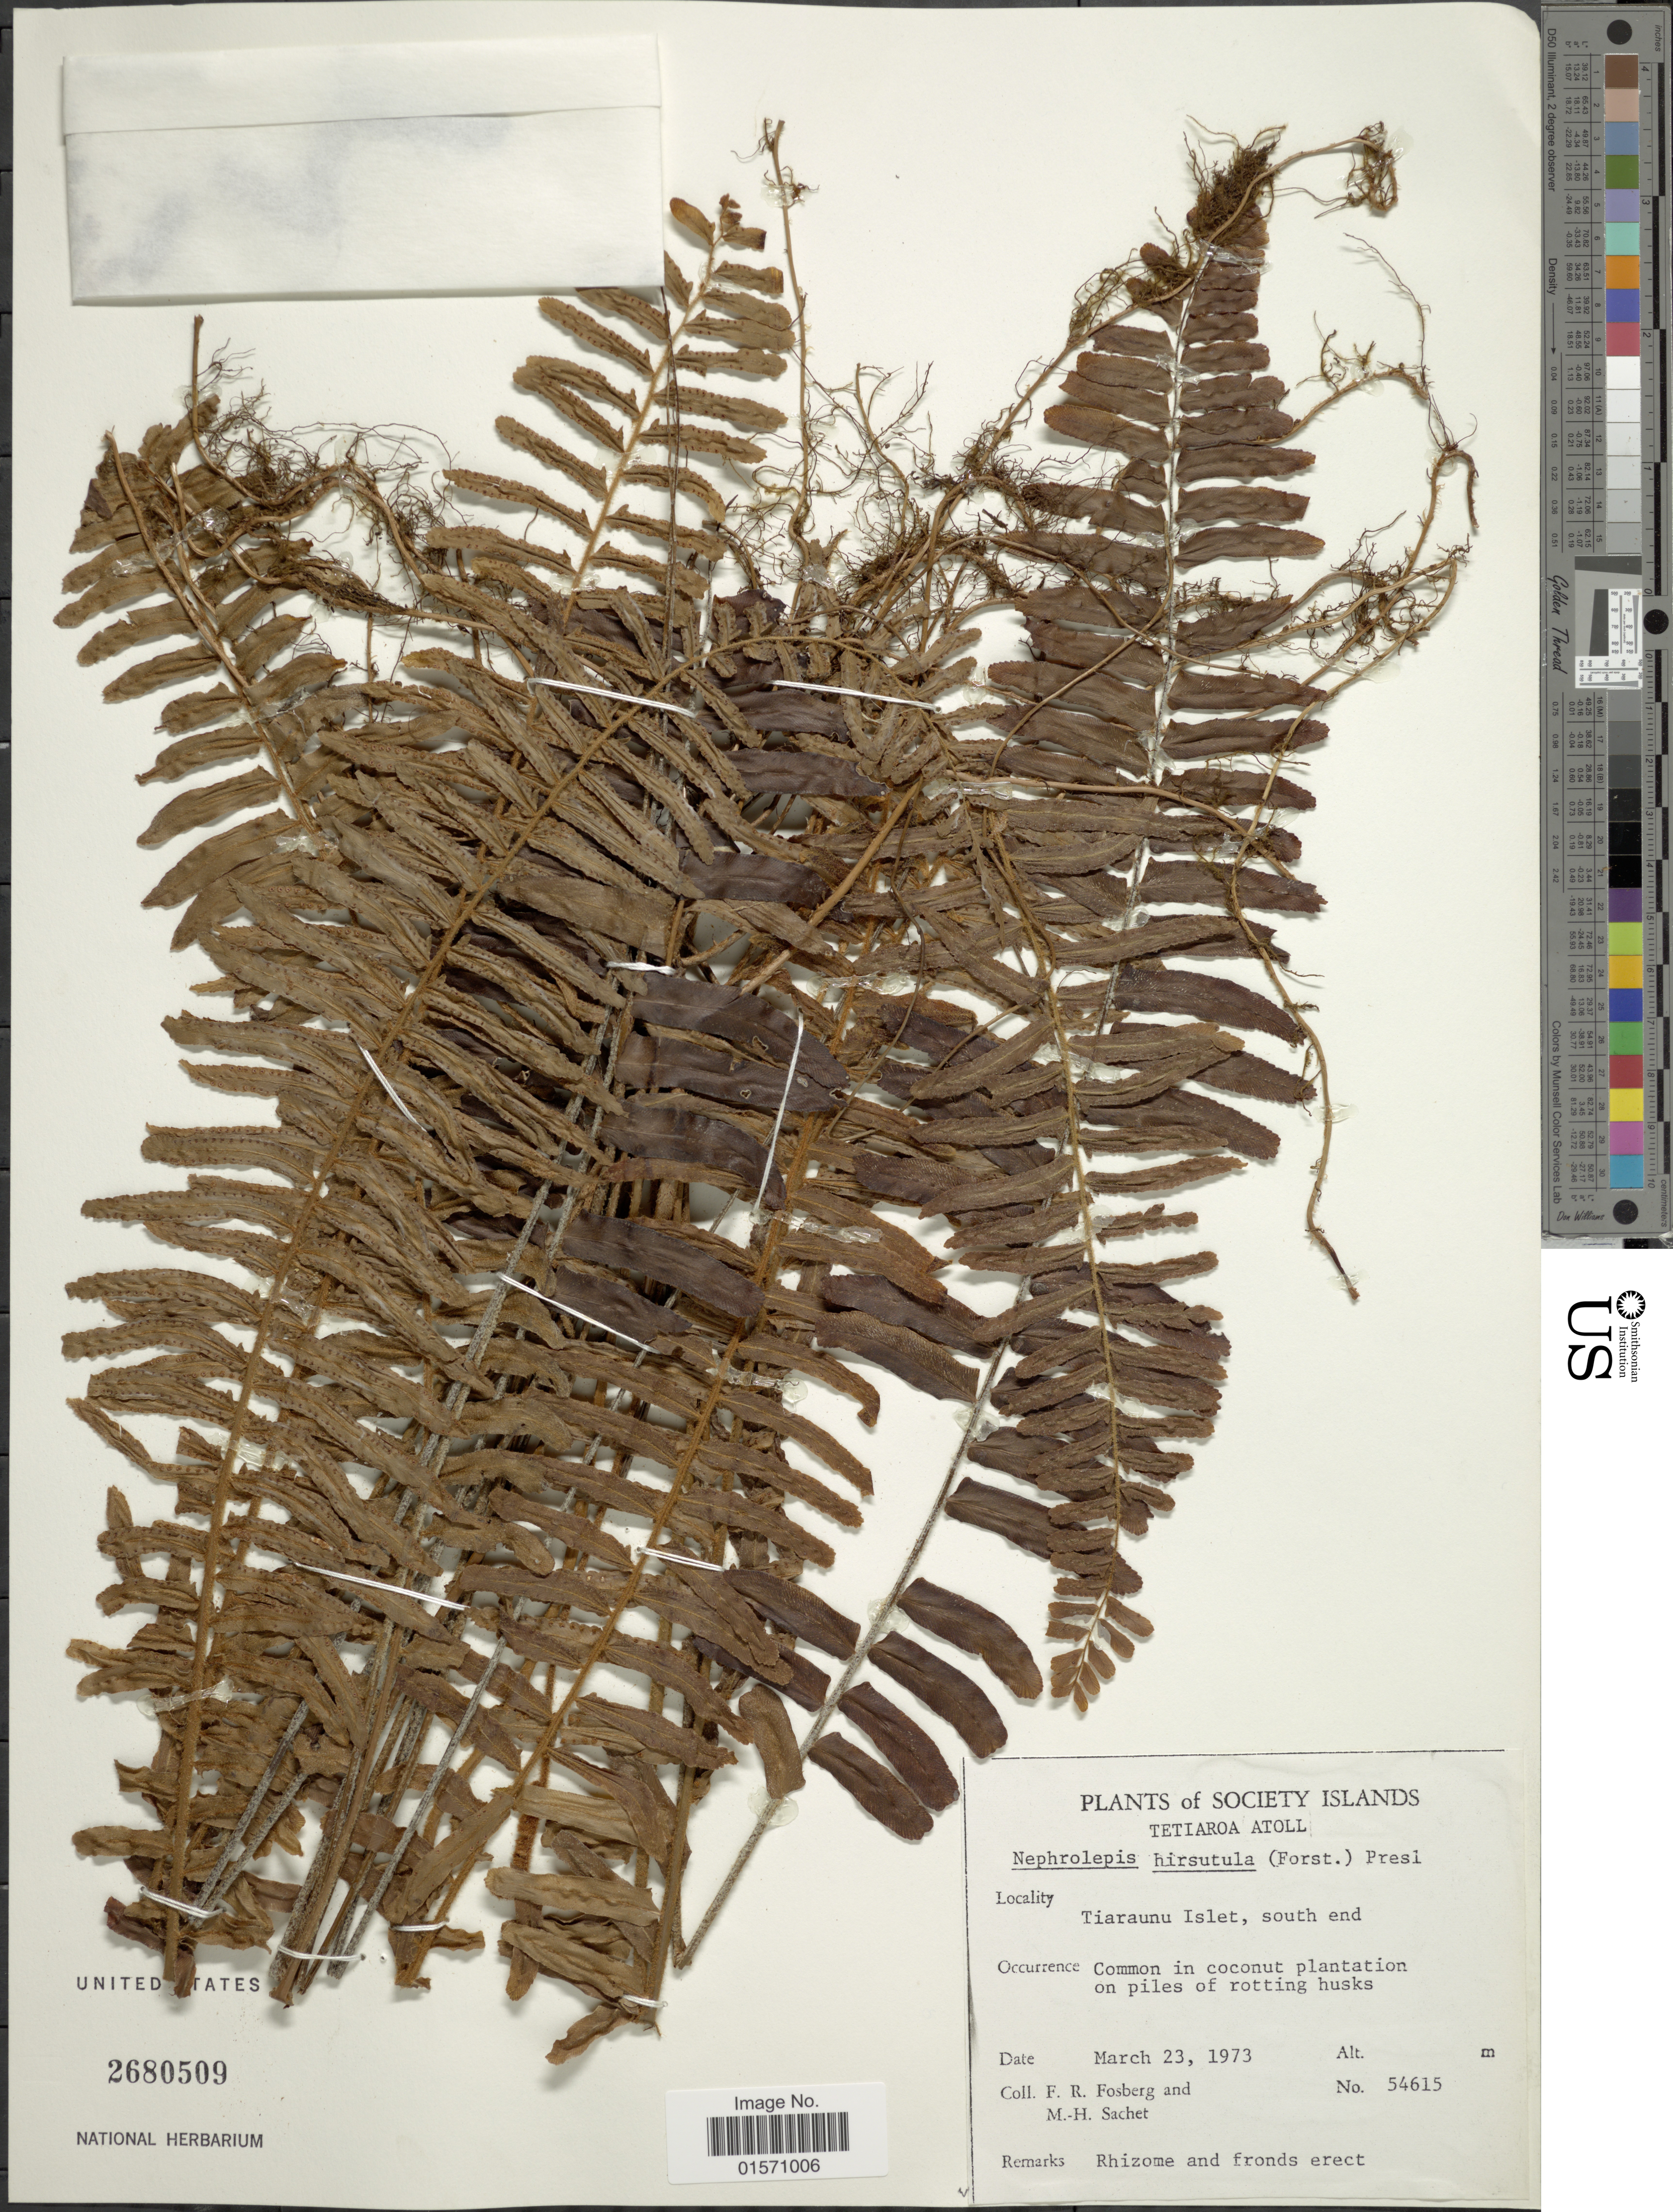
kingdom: Plantae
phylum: Tracheophyta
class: Polypodiopsida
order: Polypodiales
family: Nephrolepidaceae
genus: Nephrolepis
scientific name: Nephrolepis hirsutula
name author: (G. Forst.) C. Presl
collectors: F. R. Fosberg & M.-H. Sachet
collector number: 54615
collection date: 1973-03-23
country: French Polynesia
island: Tetiaroa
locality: Society Islands. Tetiaroa Atoll. Tiaraunu Islet, south end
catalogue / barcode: US 2680509